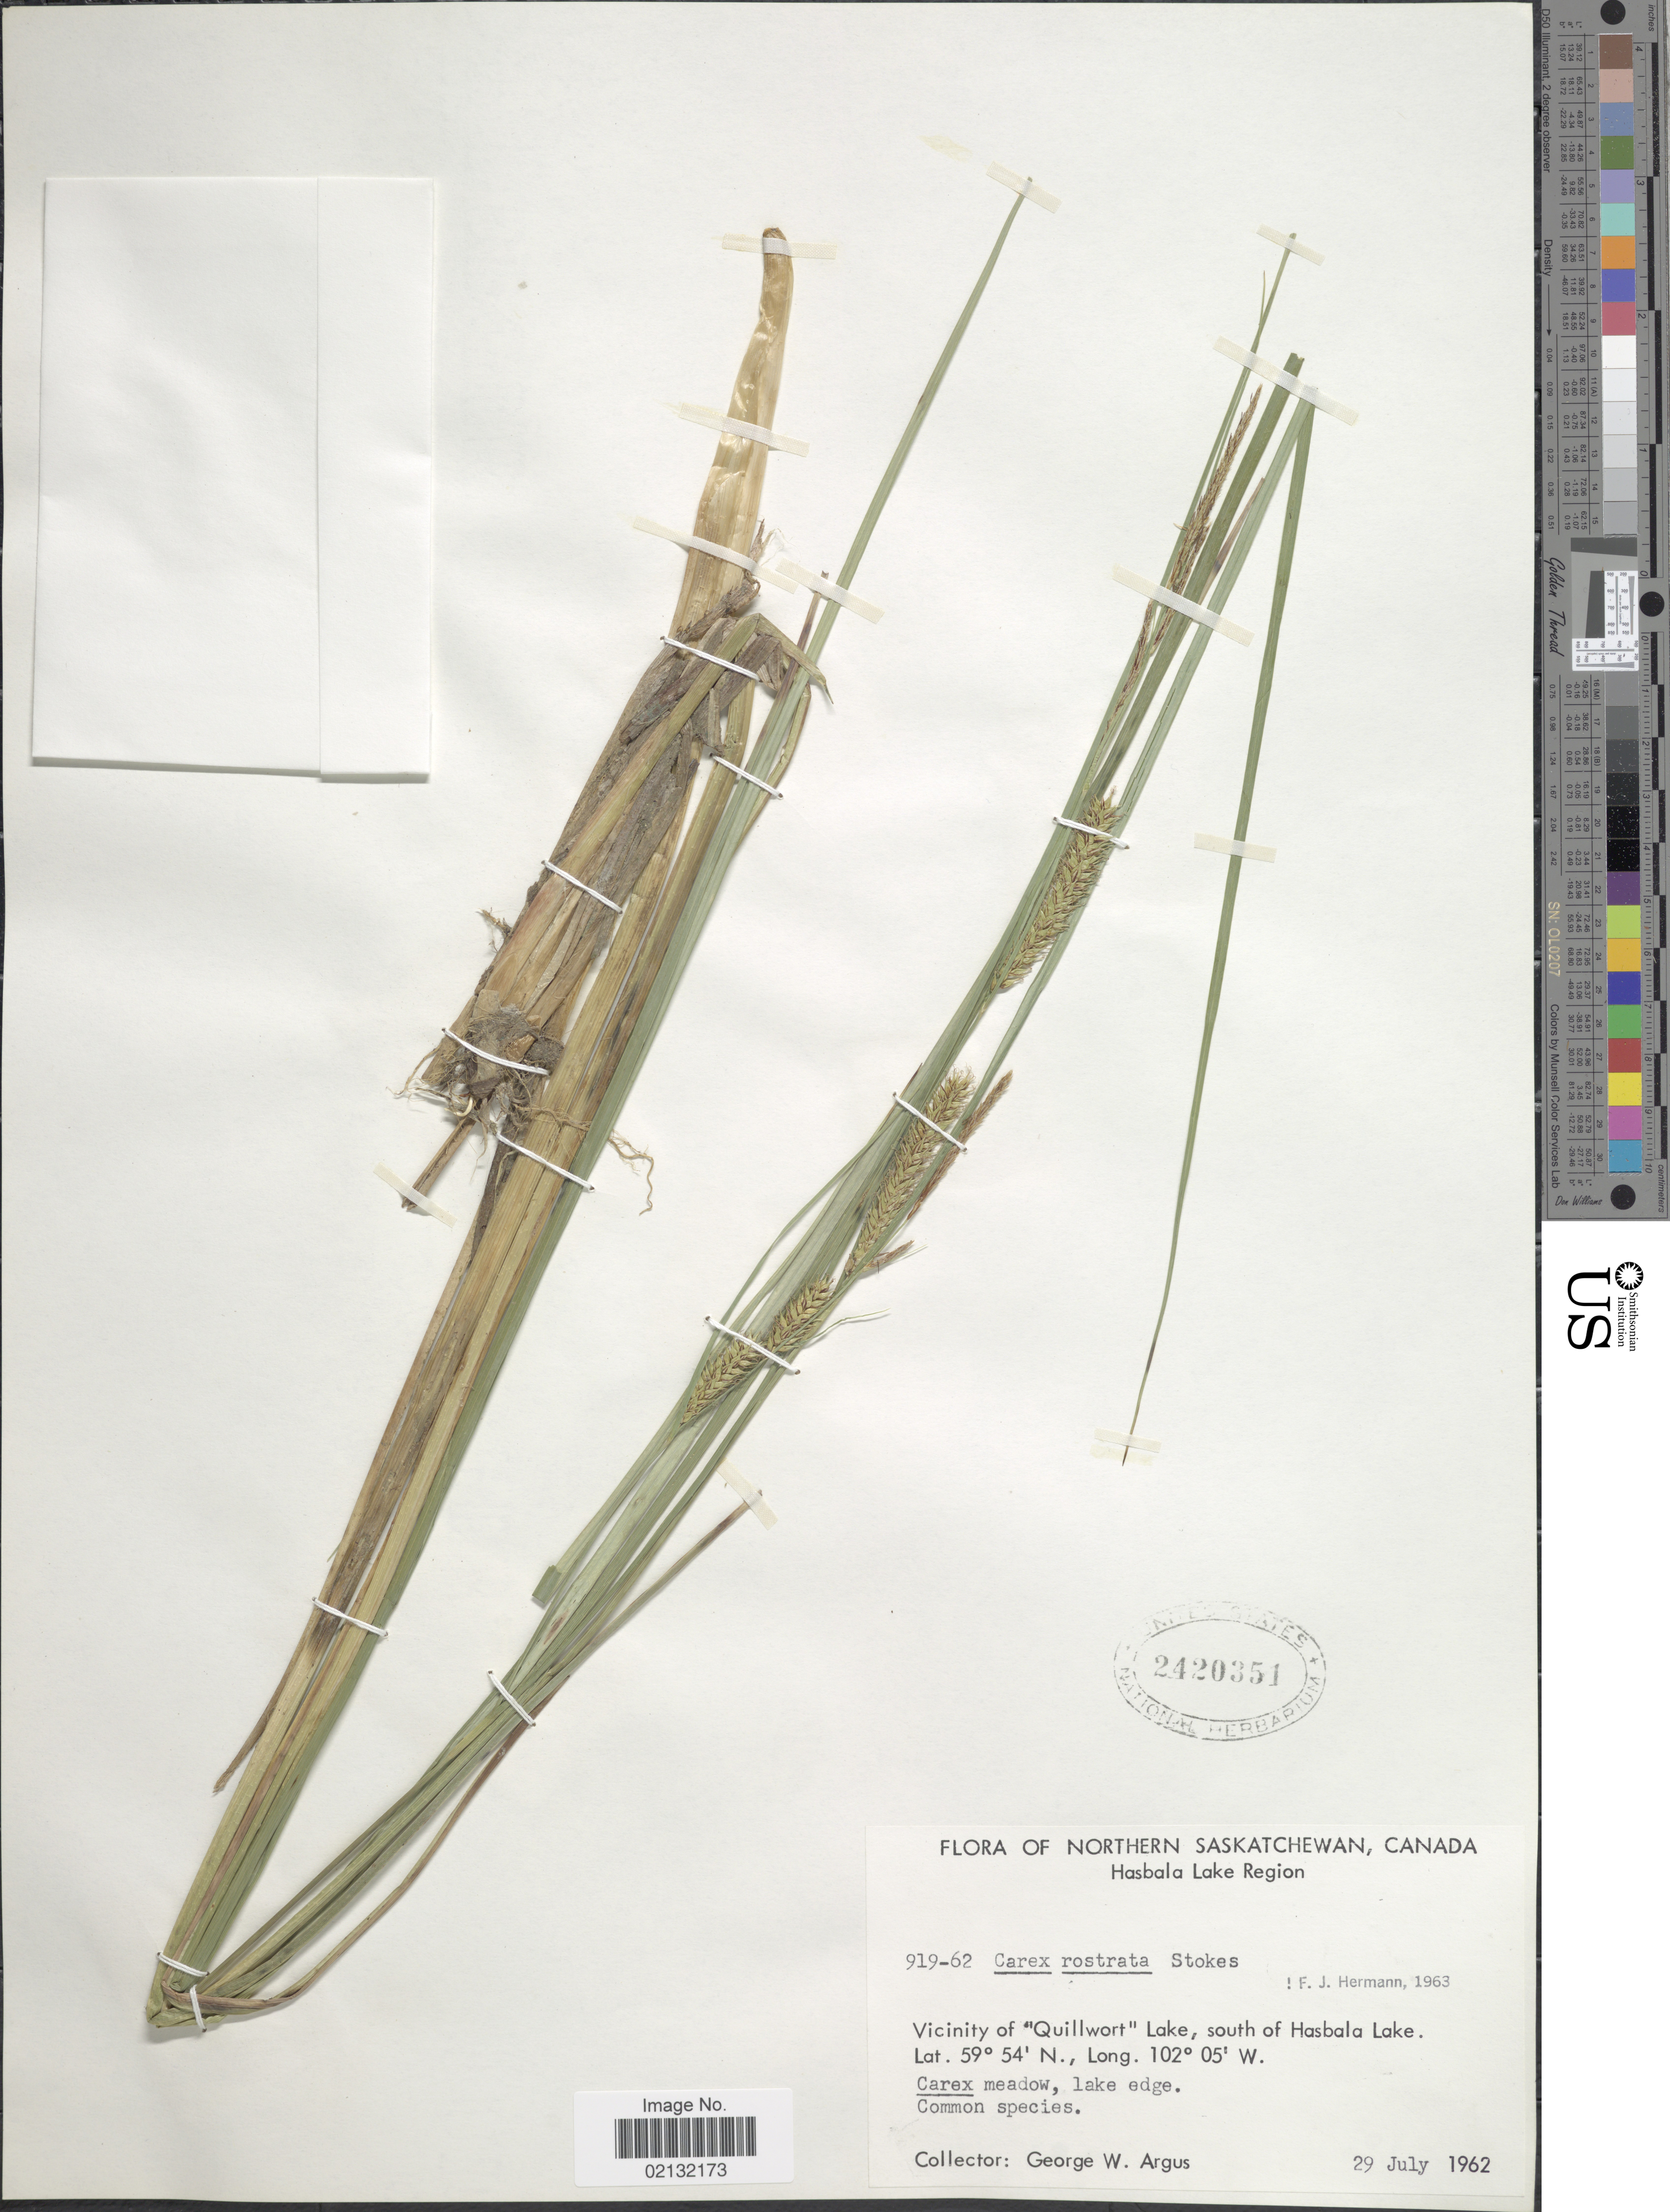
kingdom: Plantae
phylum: Tracheophyta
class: Liliopsida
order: Poales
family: Cyperaceae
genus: Carex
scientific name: Carex rostrata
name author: Stokes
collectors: G. W. Argus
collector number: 919-62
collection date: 1962-07-29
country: Canada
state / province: Saskatchewan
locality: Northern Saskatchewan, Canada. Hasbala Lake Region, Vicinity of "Quillwort" Lake, south of Hasbala Lake. lake edge.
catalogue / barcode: US 2420351